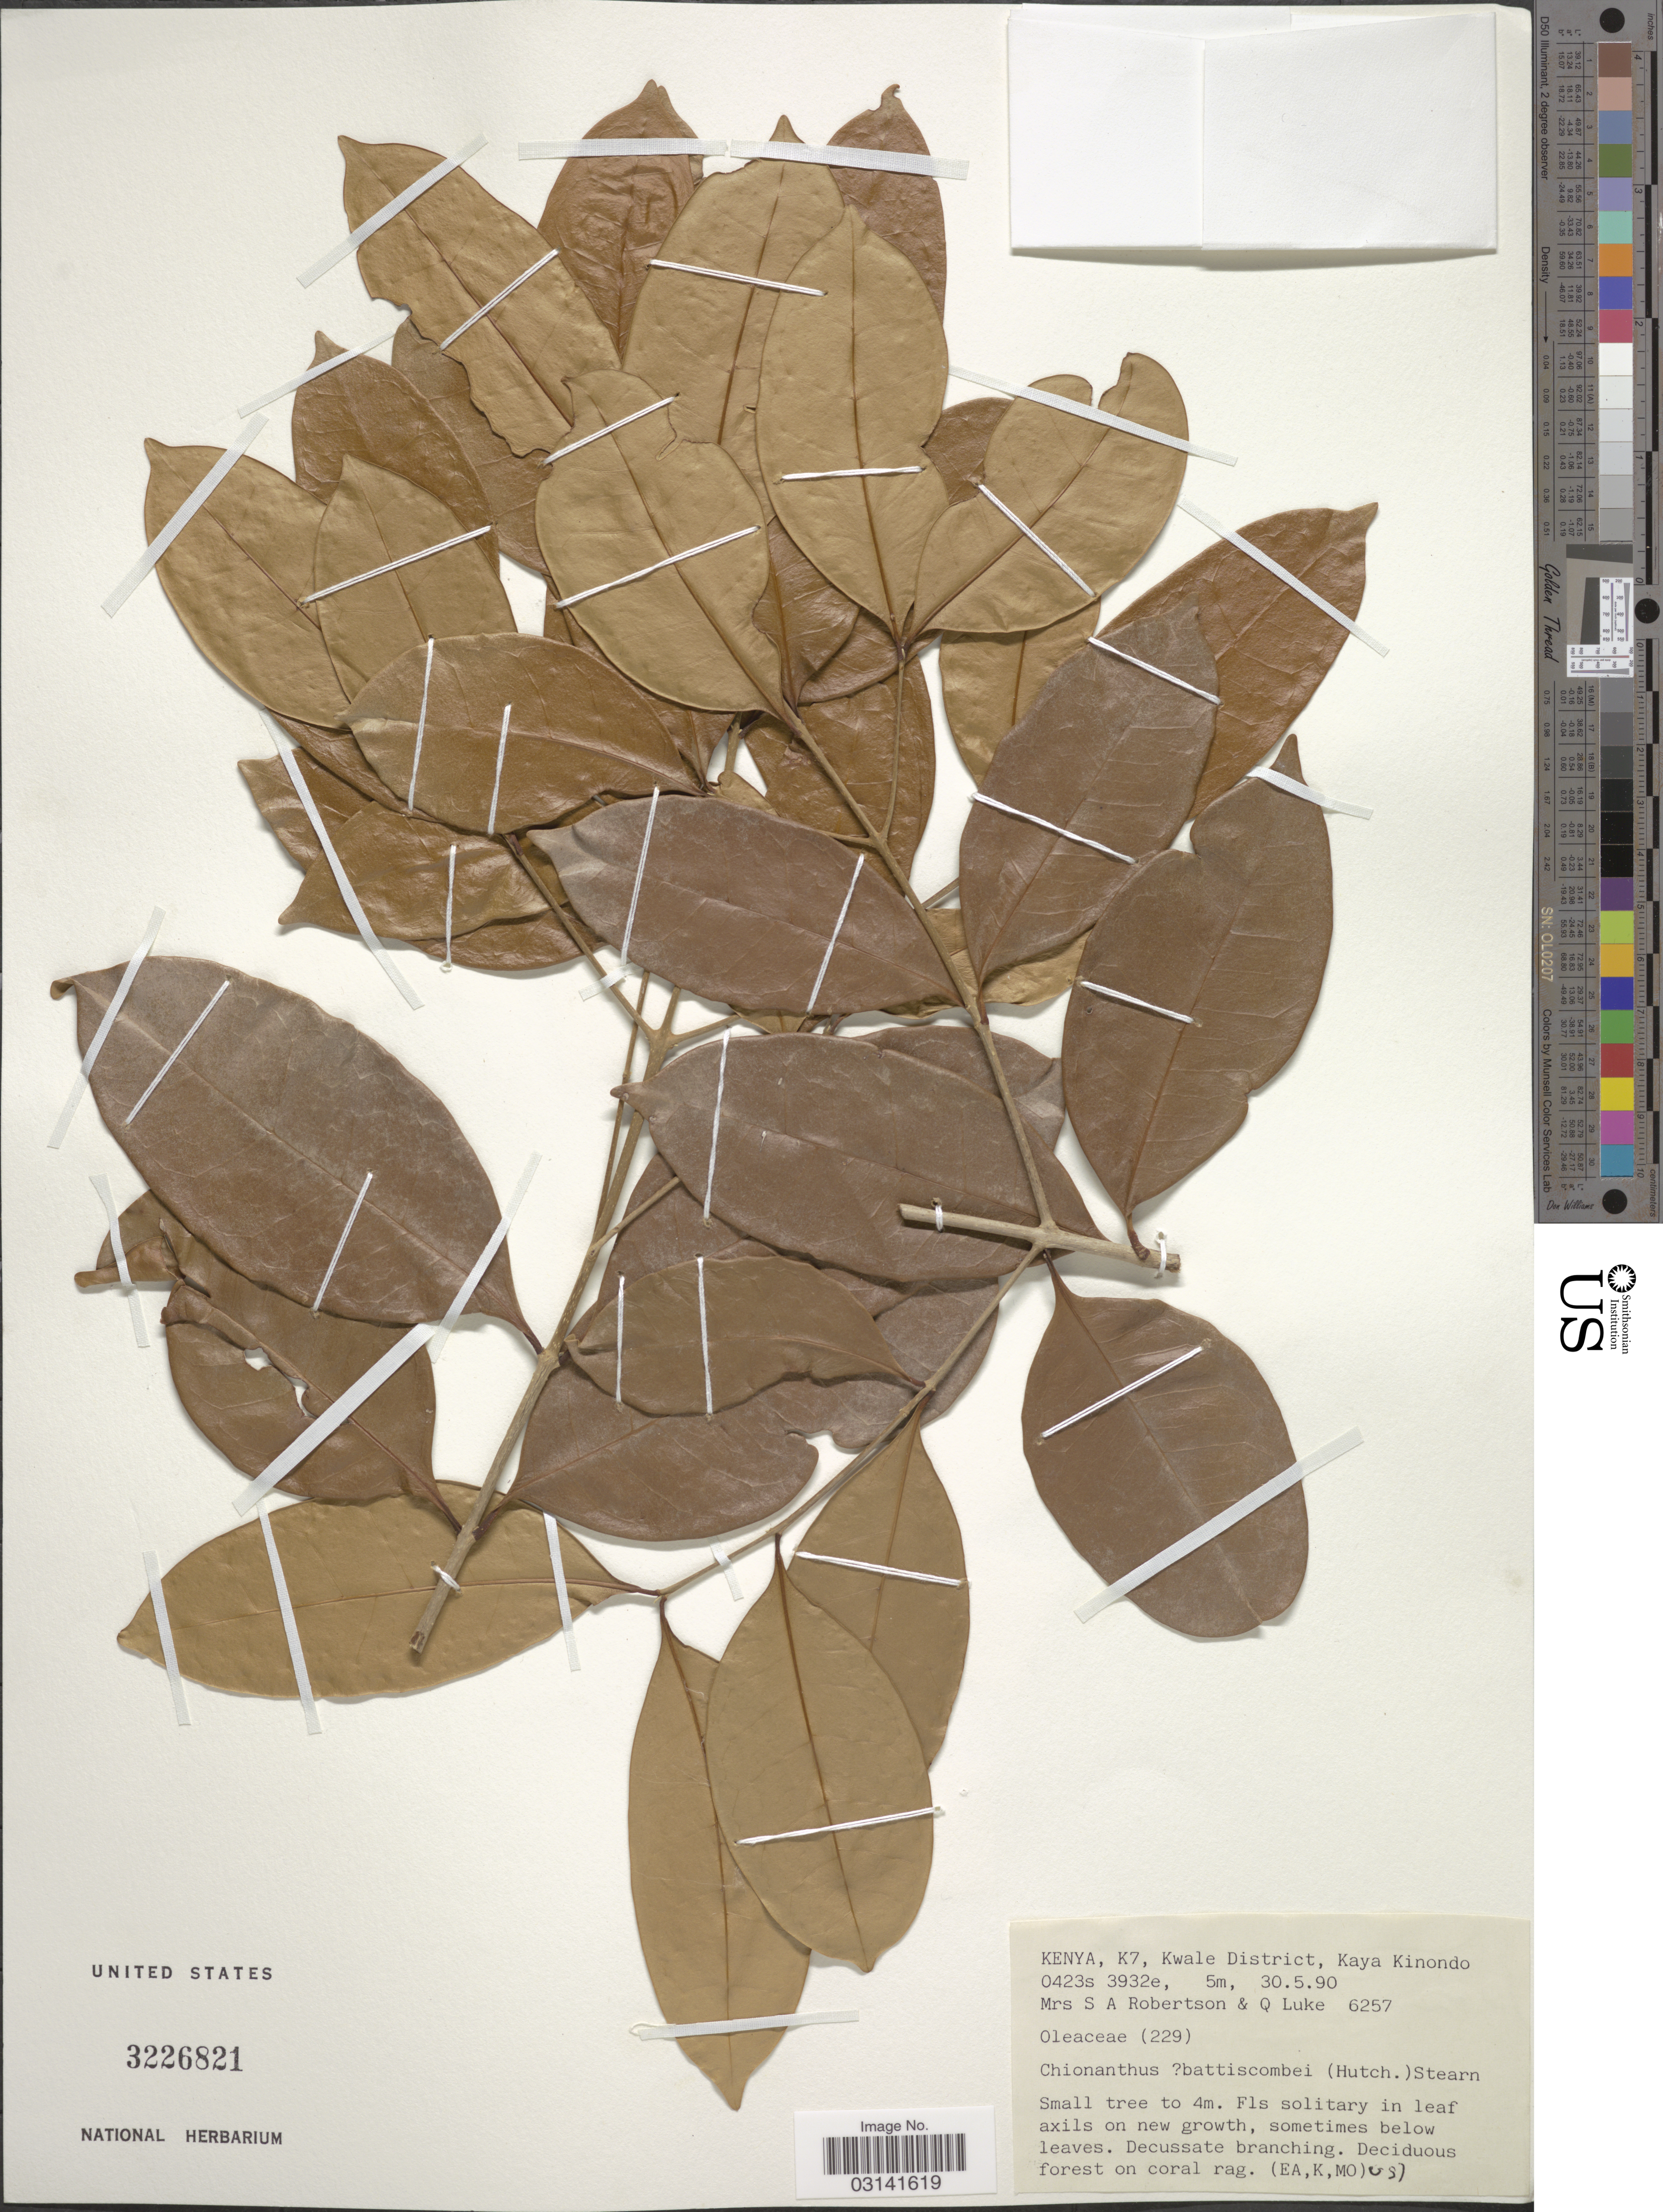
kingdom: Plantae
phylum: Tracheophyta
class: Magnoliopsida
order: Lamiales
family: Oleaceae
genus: Chionanthus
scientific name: Chionanthus battiscombei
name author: (Hutch.) Stearn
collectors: S. Robertson & Q. Luke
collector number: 6257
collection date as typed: Transcribed d/m/y: 30/5/90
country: Kenya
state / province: Kwale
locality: K7, Kwale District, Kaya Kinondo.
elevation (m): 5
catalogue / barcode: US 3226821